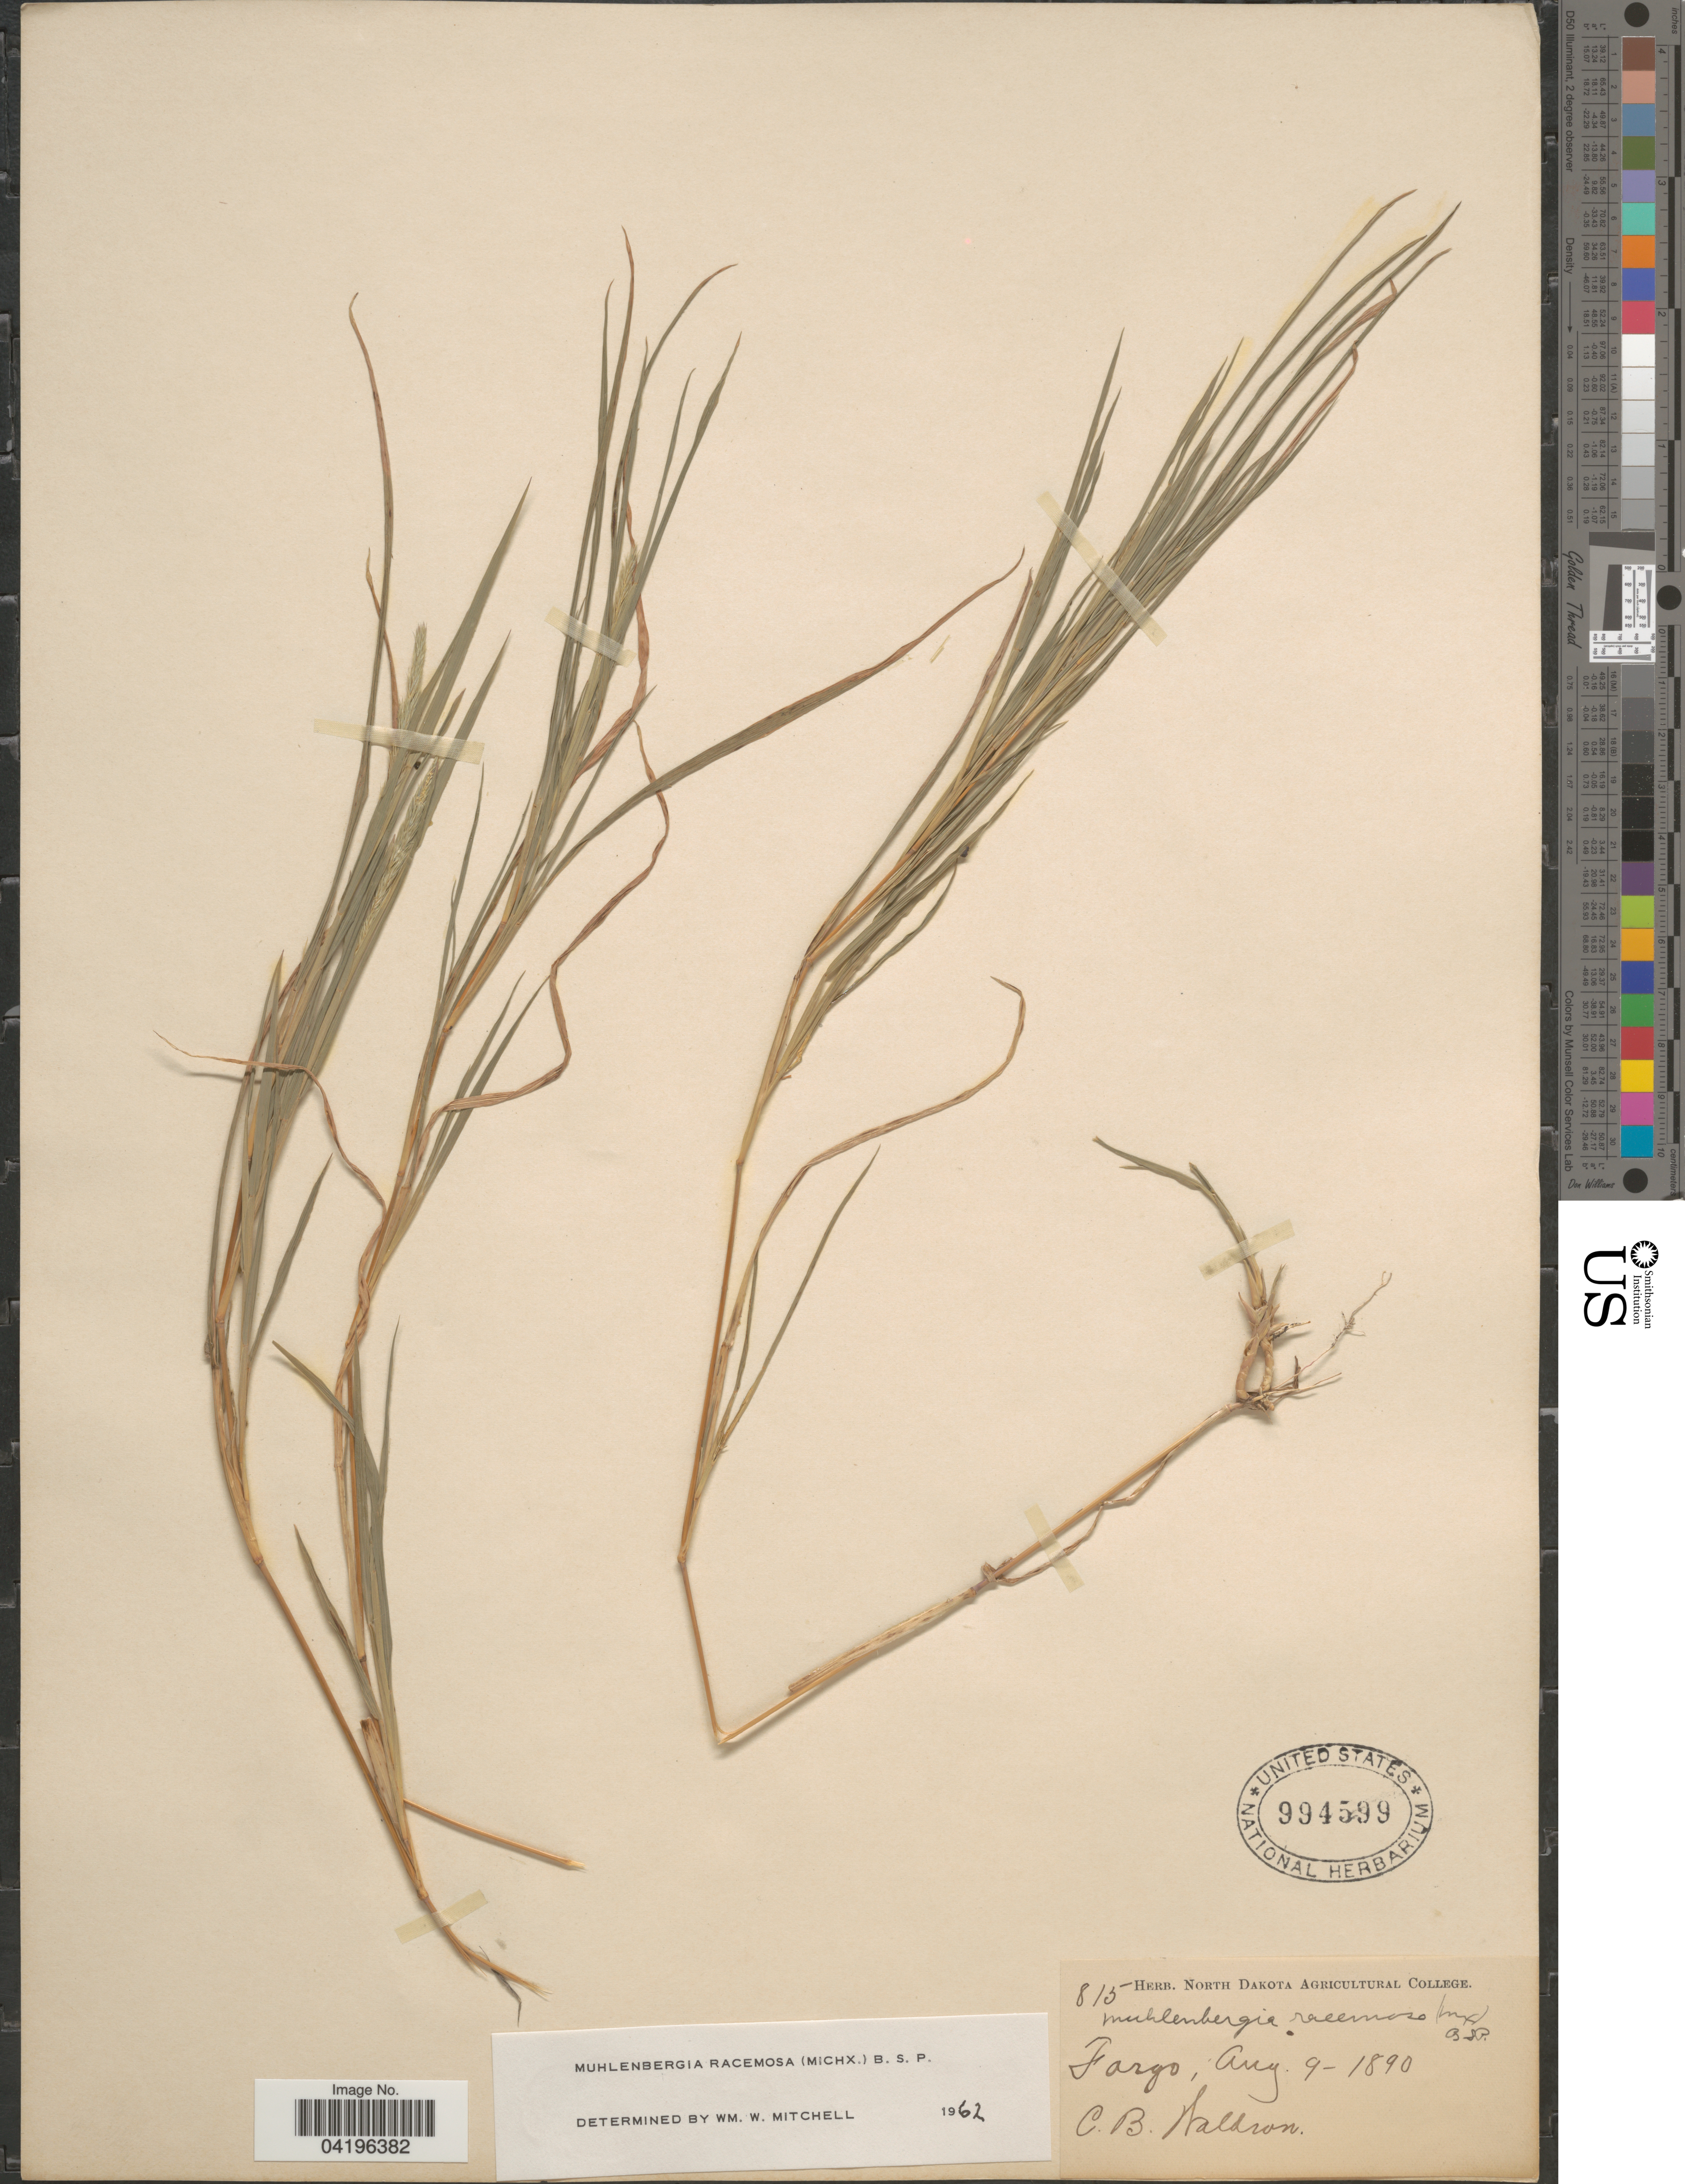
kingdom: Plantae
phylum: Tracheophyta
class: Liliopsida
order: Poales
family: Poaceae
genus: Muhlenbergia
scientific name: Muhlenbergia racemosa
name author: (Michx.) Britton et al.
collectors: C. Waldron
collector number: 815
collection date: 1890-08-09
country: United States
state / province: North Dakota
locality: Fargo.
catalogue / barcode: US 994599